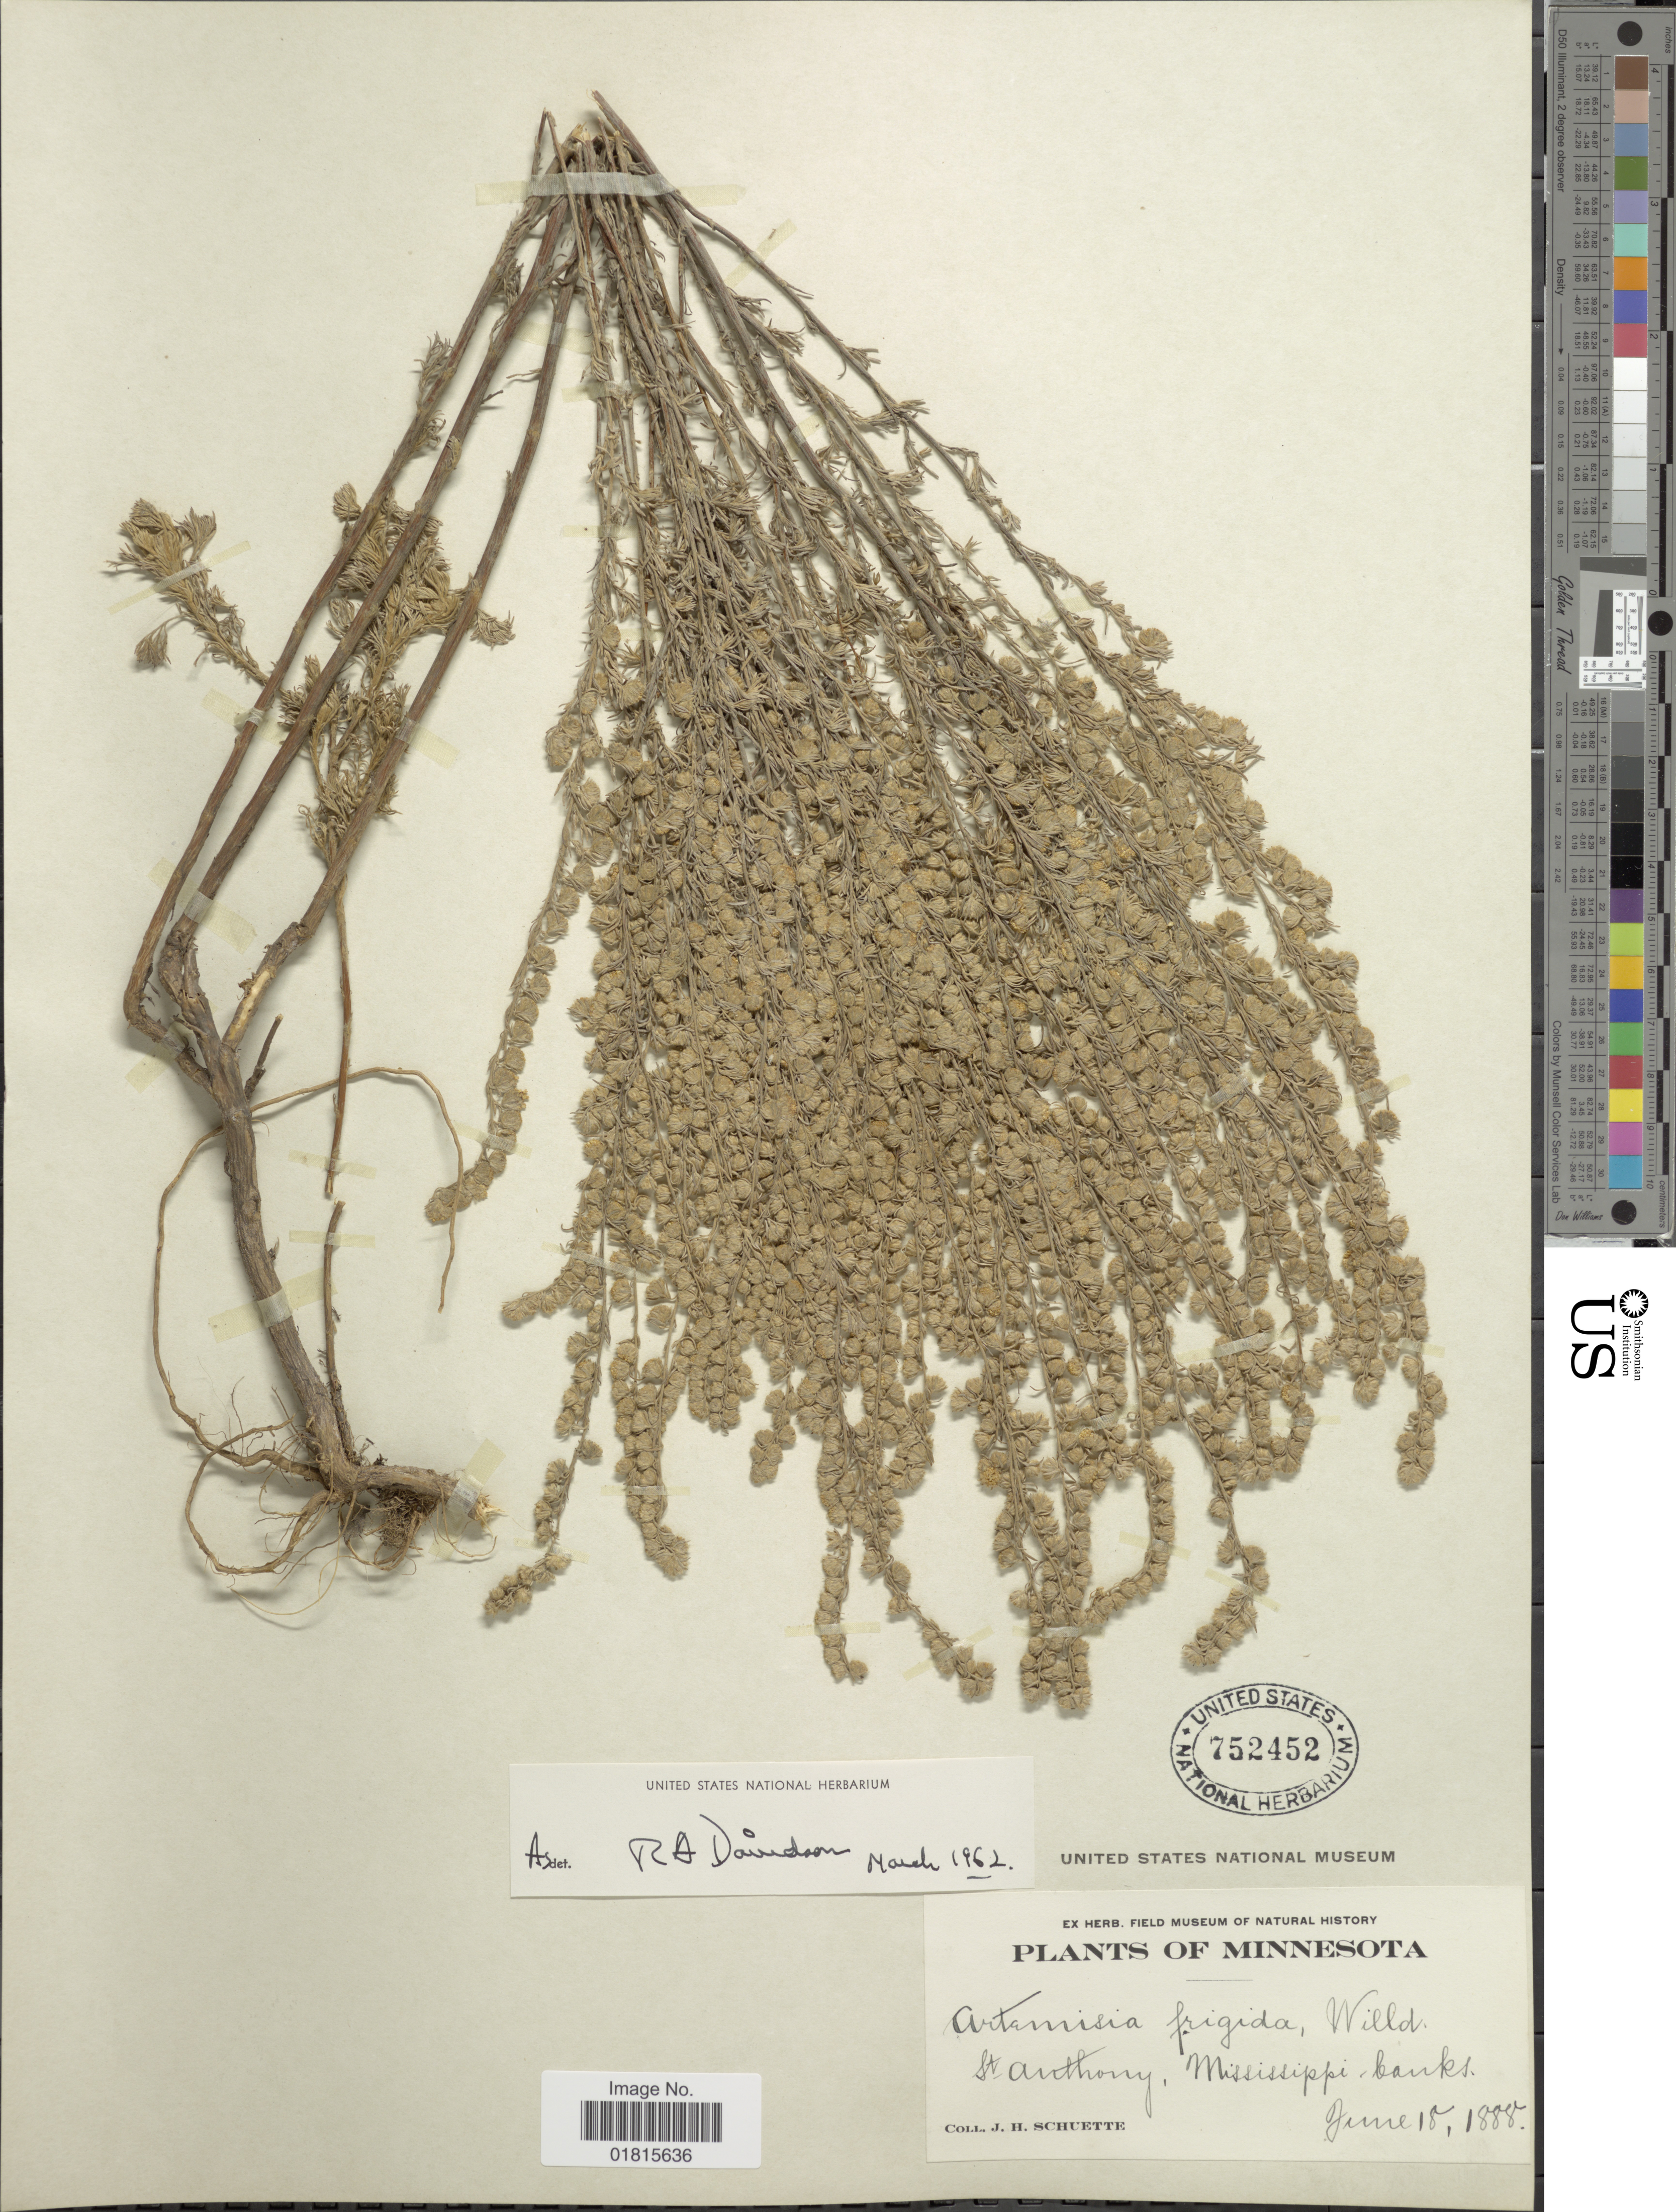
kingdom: Plantae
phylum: Tracheophyta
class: Magnoliopsida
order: Asterales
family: Asteraceae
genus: Artemisia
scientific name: Artemisia frigida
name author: Willd.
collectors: J. H. Schuette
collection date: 1888-06-18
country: United States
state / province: Minnesota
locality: St Anthony, Mississippi banks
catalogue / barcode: US 752452